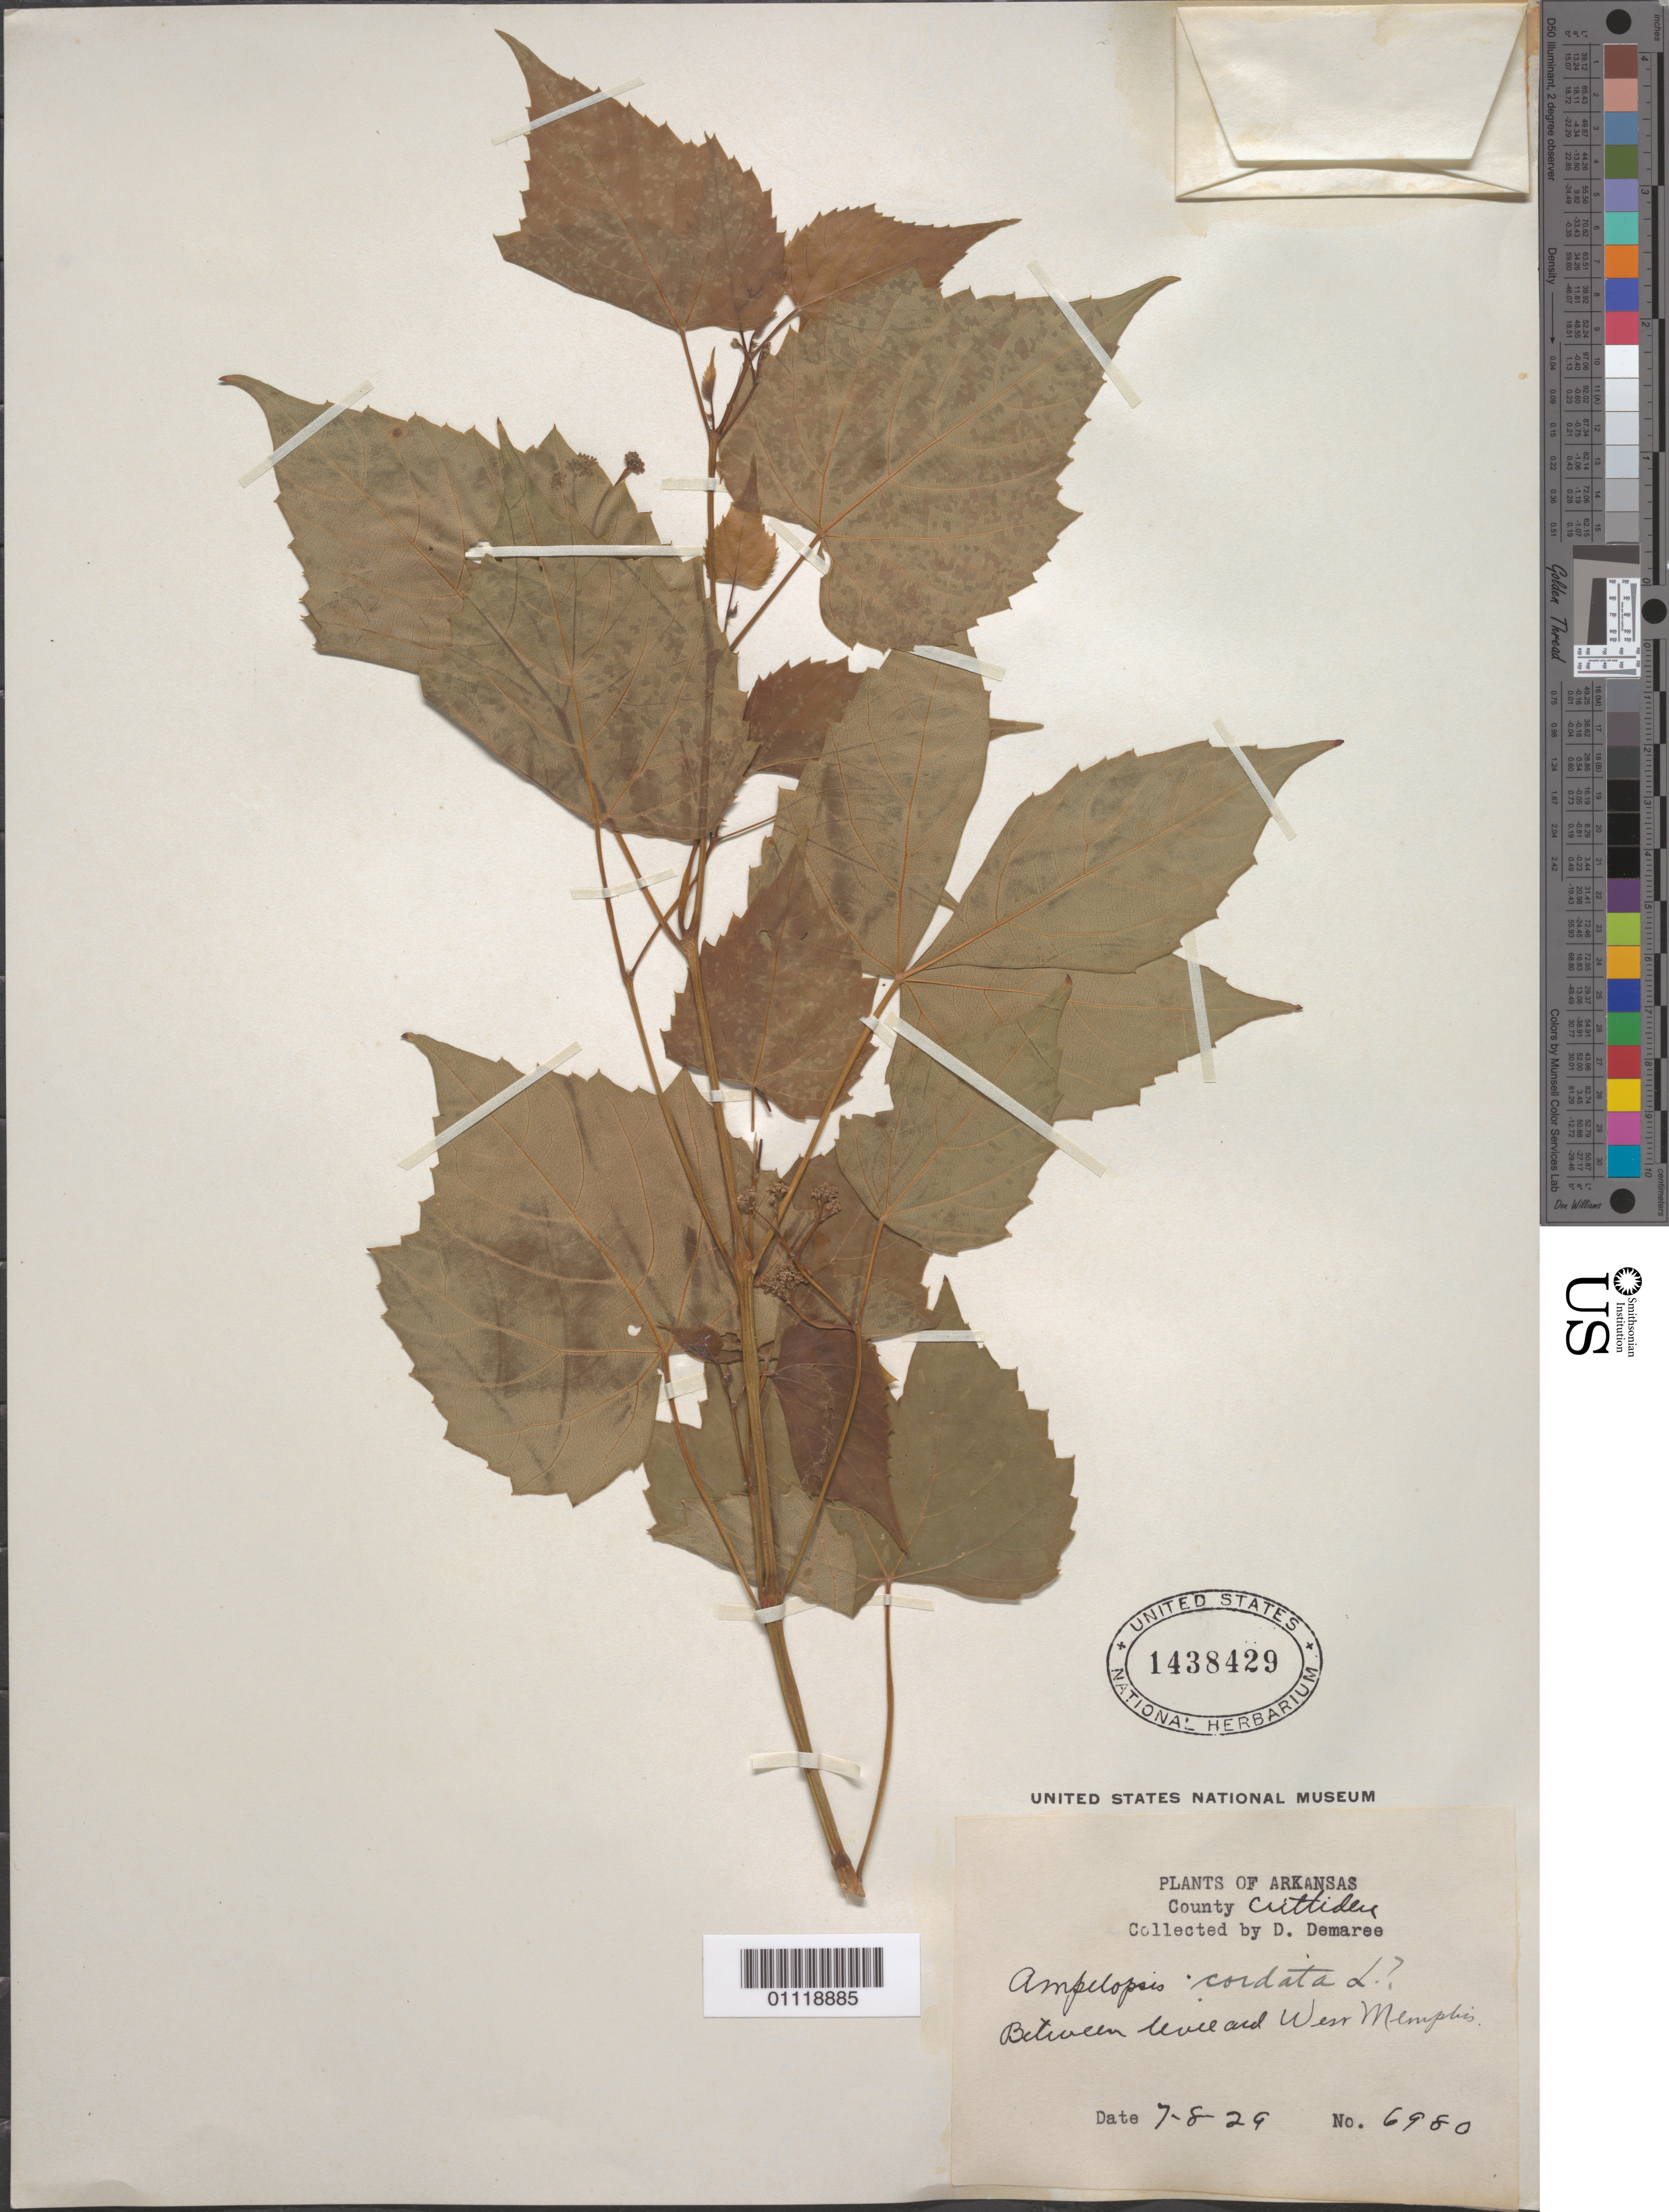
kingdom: Plantae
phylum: Tracheophyta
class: Magnoliopsida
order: Vitales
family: Vitaceae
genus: Ampelopsis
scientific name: Ampelopsis cordata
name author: Michx.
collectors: D. Demaree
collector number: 6980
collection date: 1929-08-07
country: United States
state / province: Arkansas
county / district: Crittiden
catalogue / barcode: US 1438429